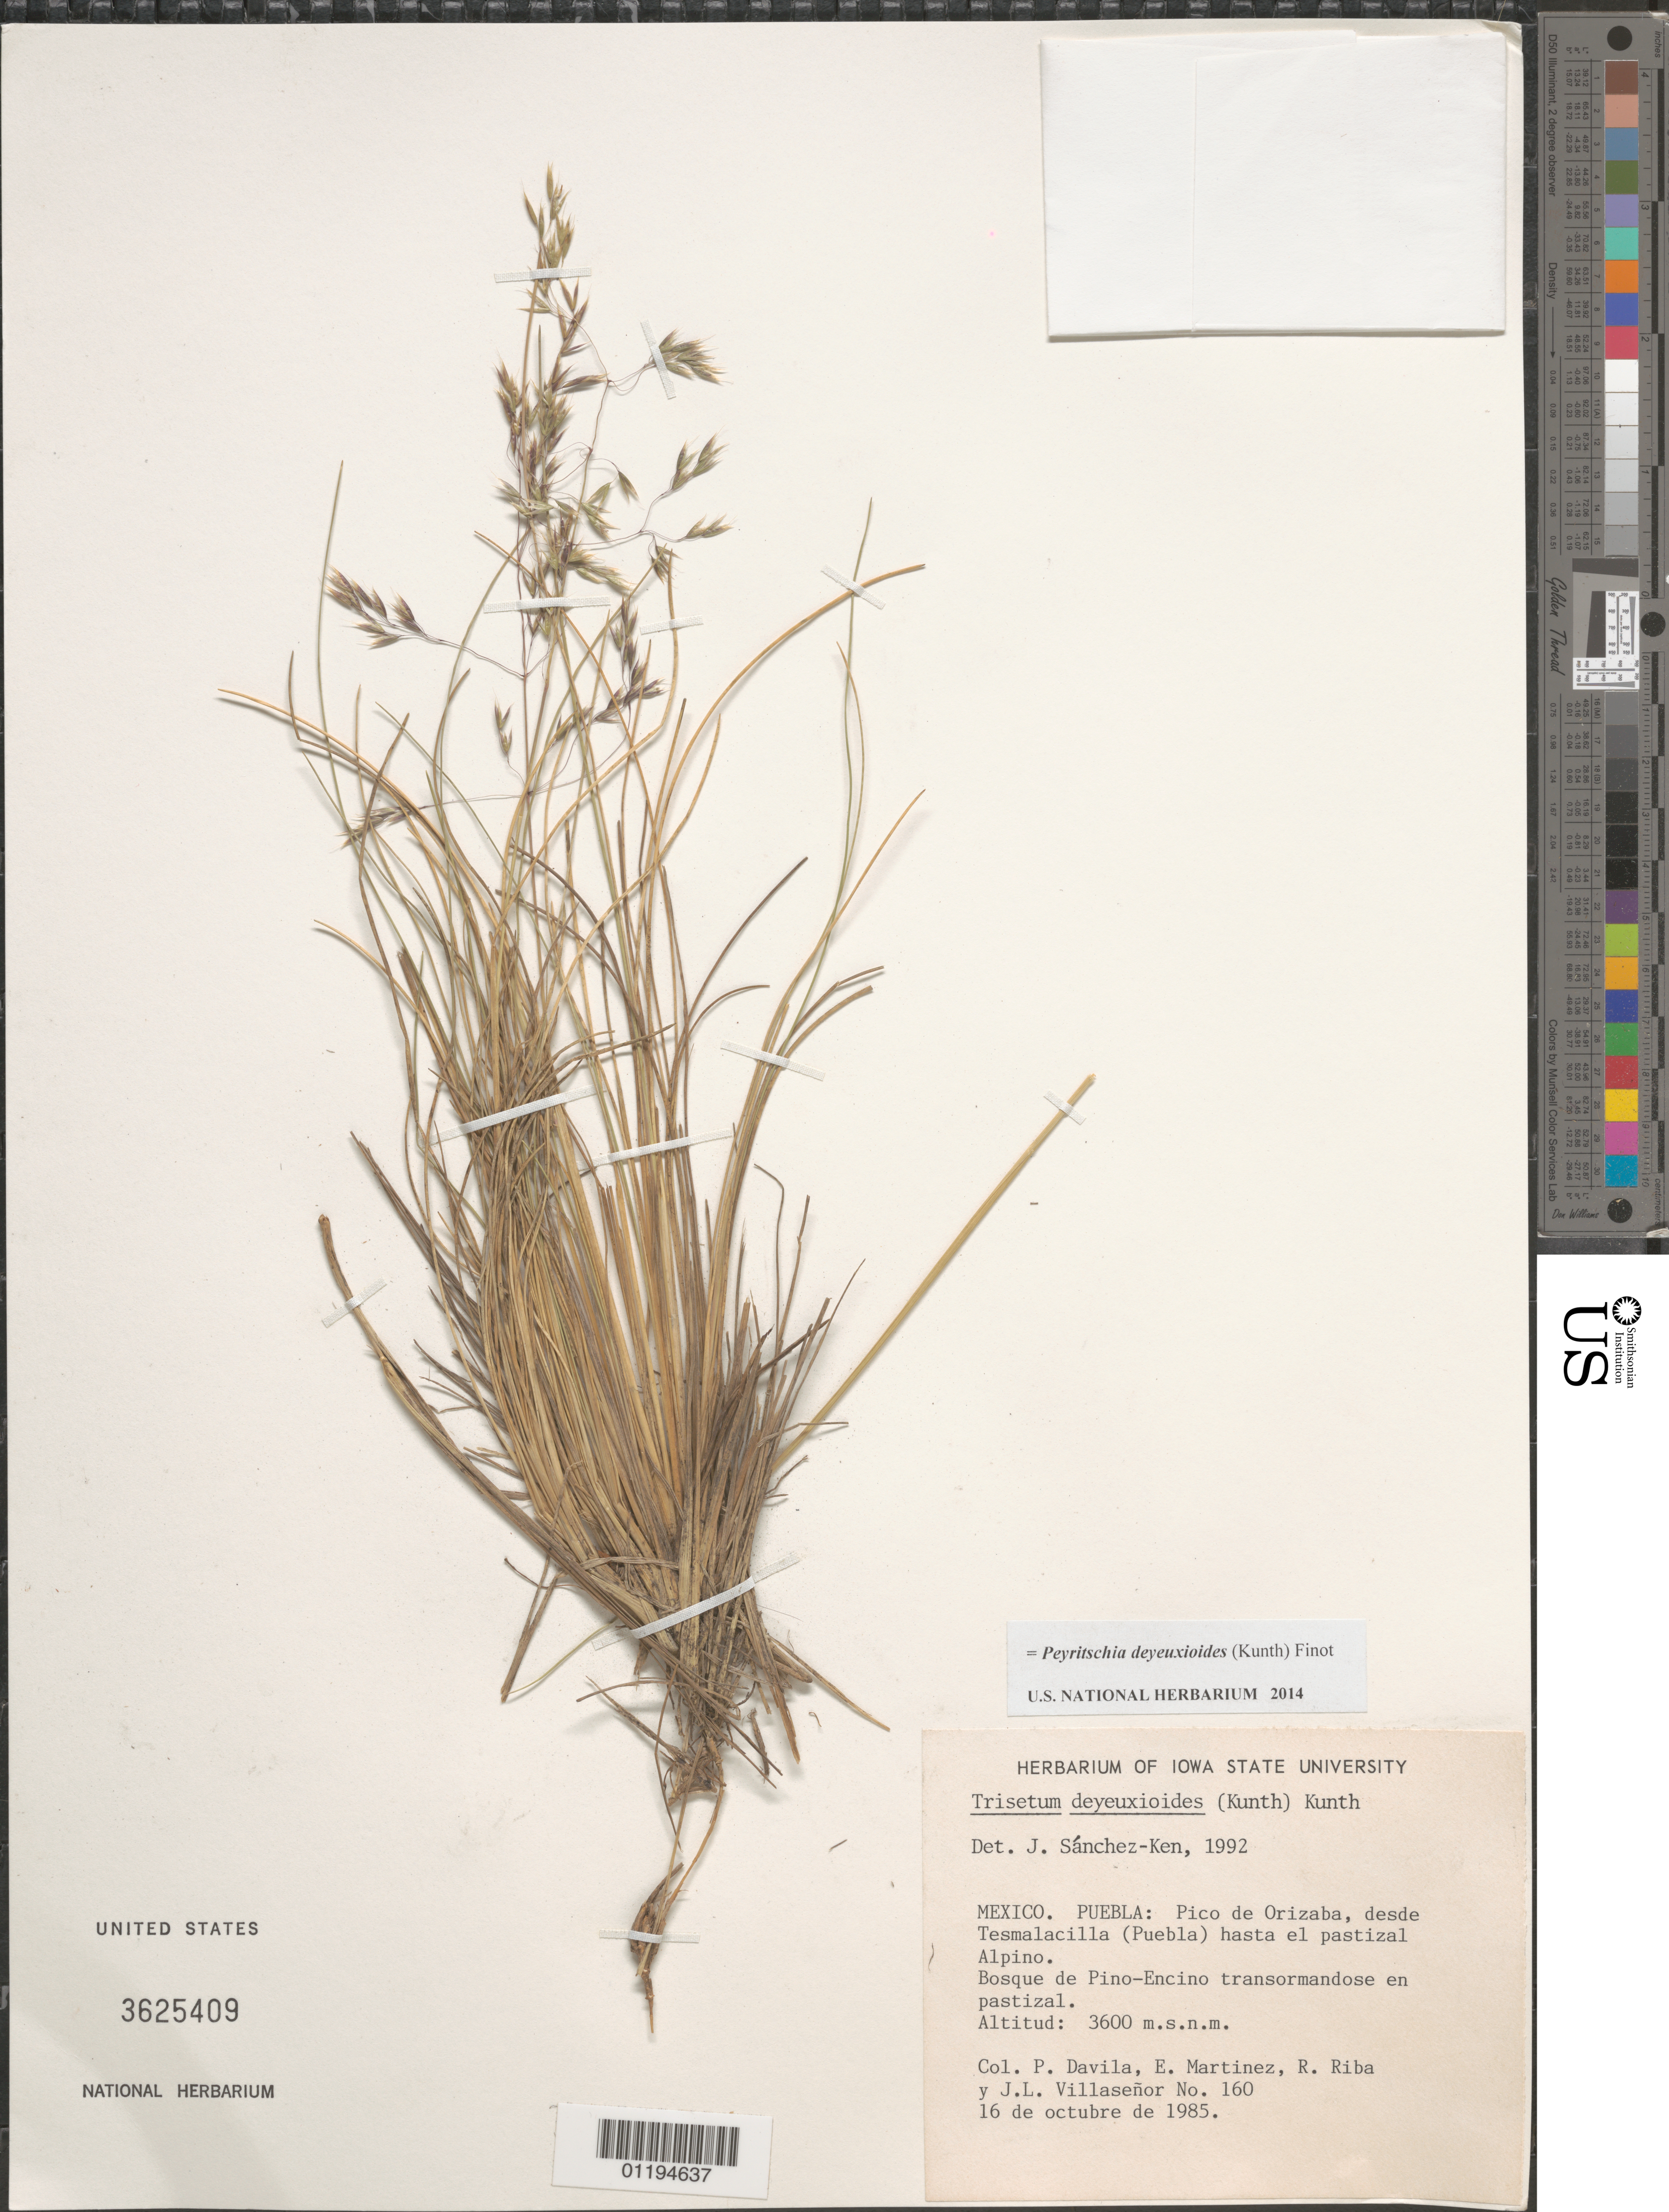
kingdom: Plantae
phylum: Tracheophyta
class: Liliopsida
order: Poales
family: Poaceae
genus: Peyritschia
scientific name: Peyritschia deyeuxioides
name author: (Kunth) Finot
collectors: P. Dávila, E. Martínez, R. Riba & J. Villaseñor R.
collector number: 160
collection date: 1985-10-16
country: Mexico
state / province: Puebla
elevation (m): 3600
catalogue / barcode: US 3625409